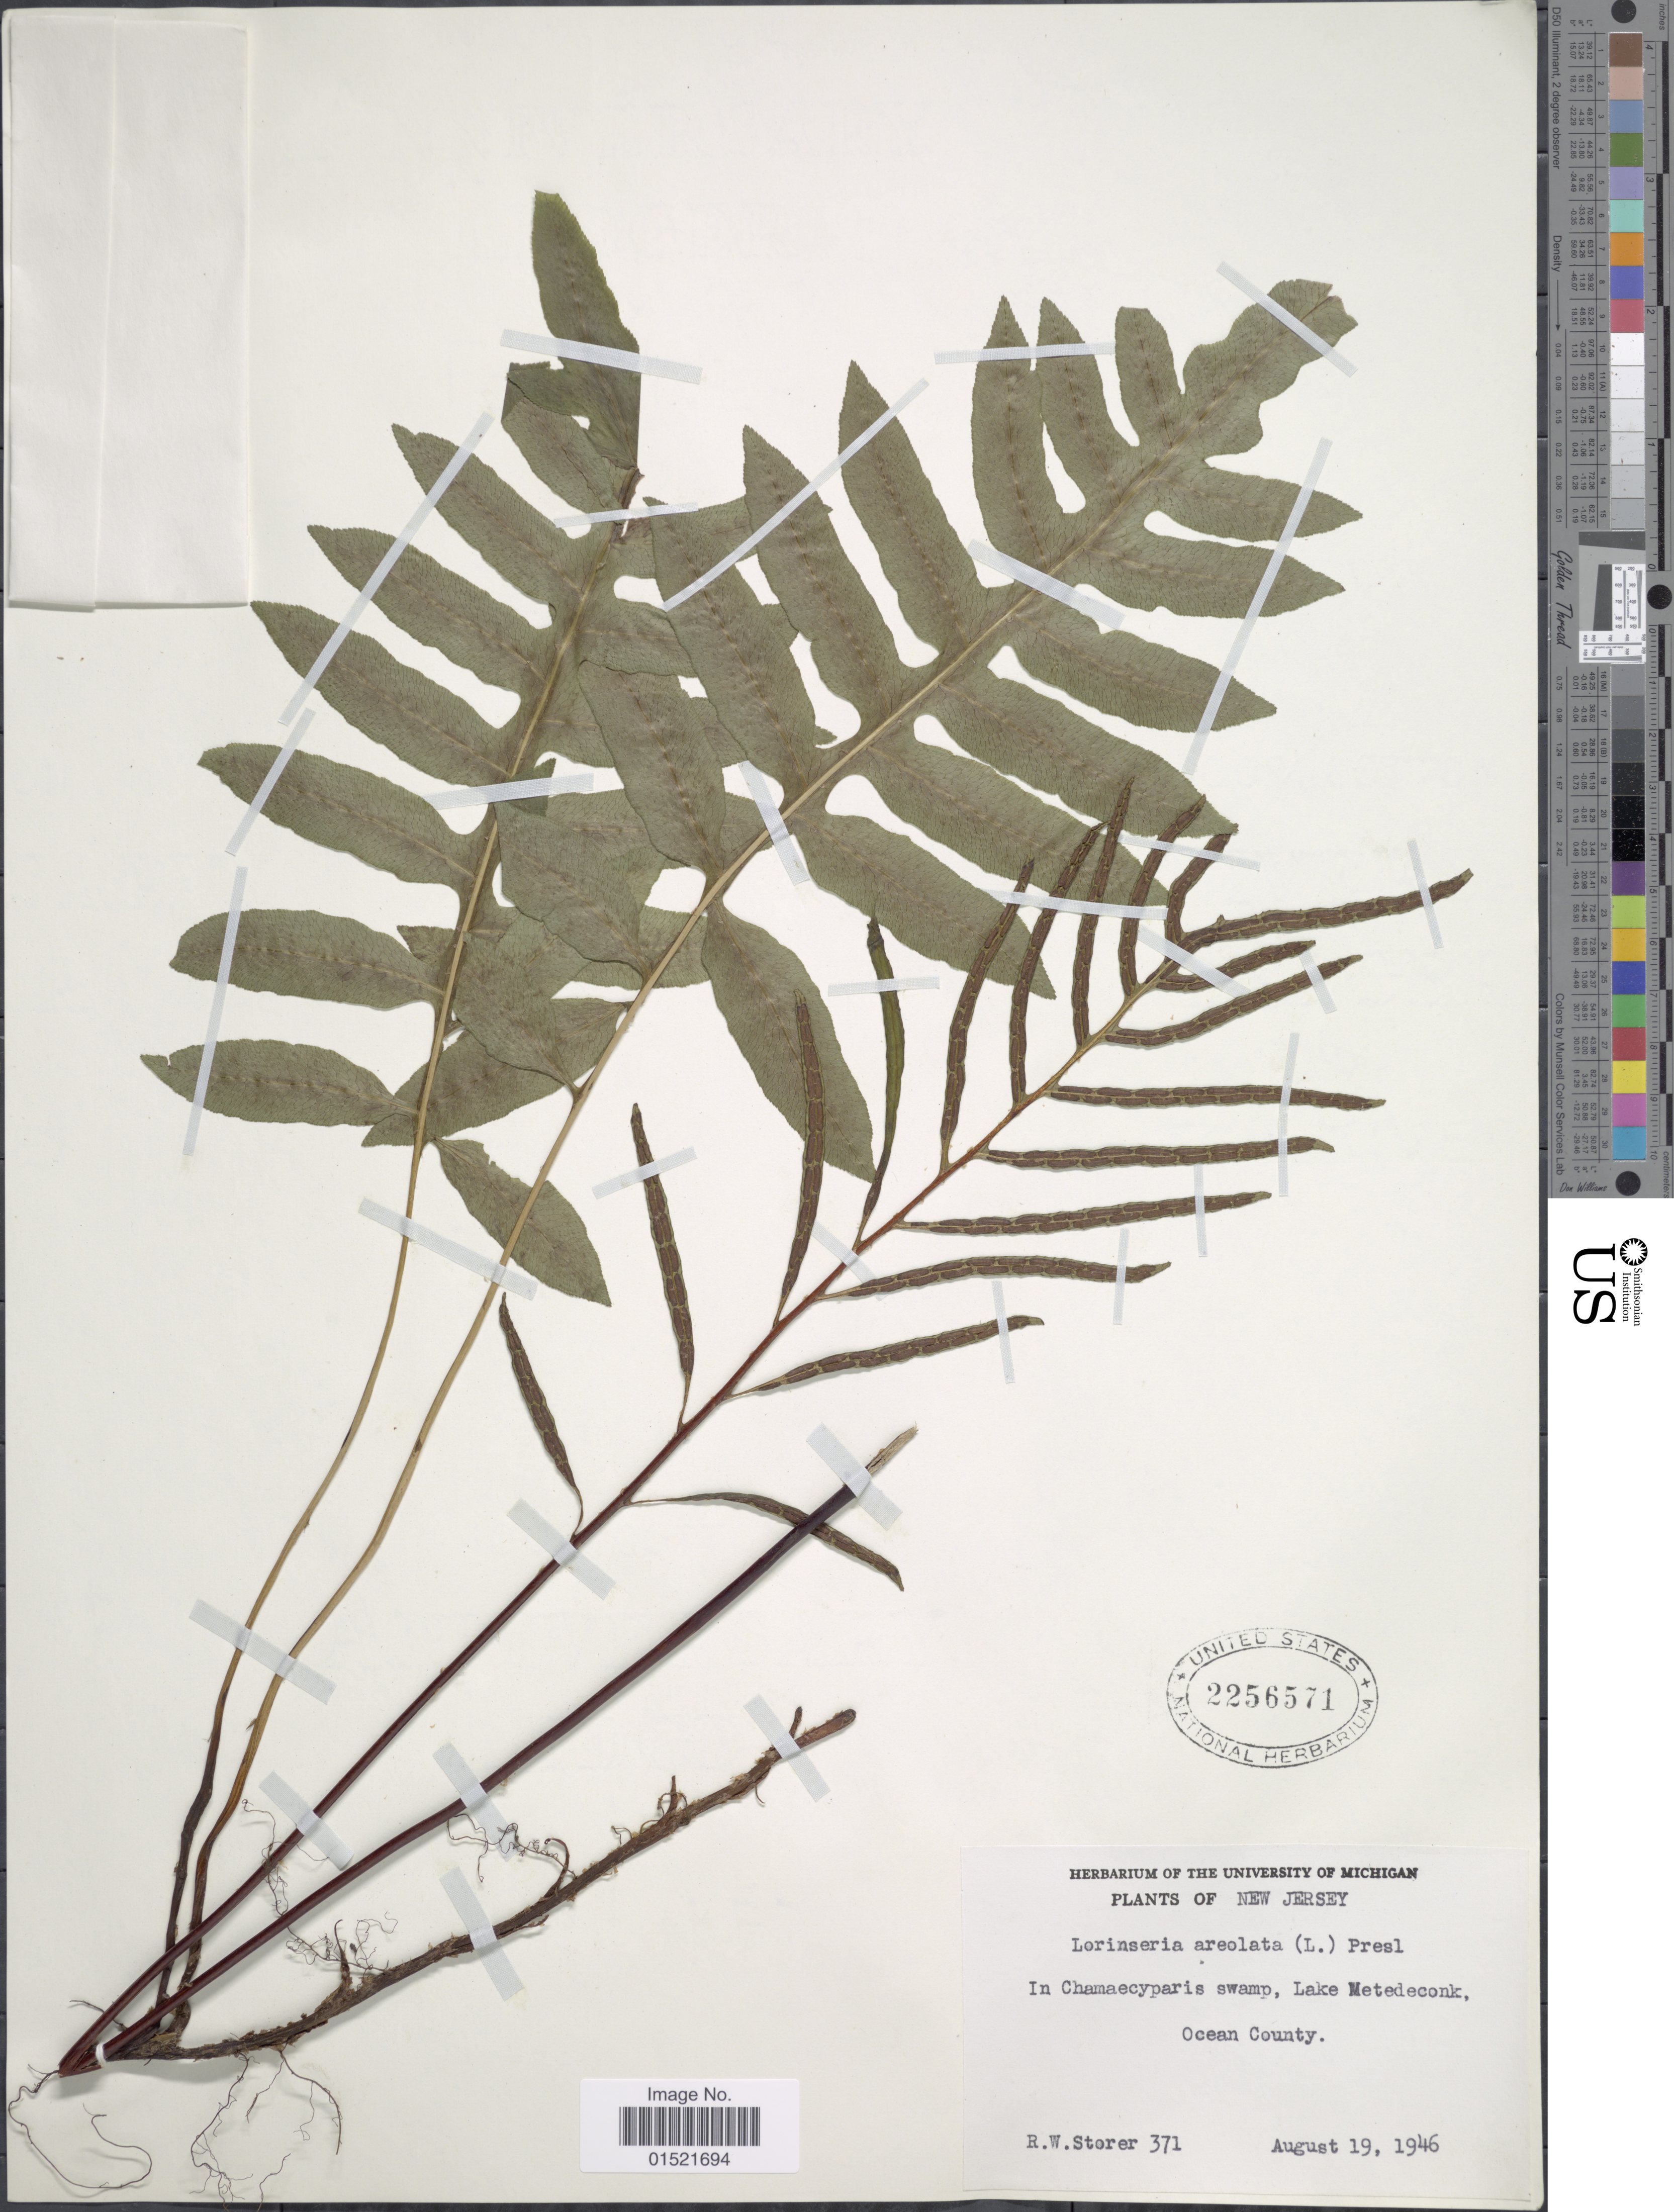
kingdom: Plantae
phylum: Tracheophyta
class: Polypodiopsida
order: Polypodiales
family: Blechnaceae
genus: Woodwardia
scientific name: Woodwardia areolata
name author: (L.) T. Moore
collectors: R. Storer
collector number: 371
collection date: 1946-08-19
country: United States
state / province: New Jersey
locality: In Chamaecyparis swamp, Lake Metedeconk, Ocean County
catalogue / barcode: US 2256571